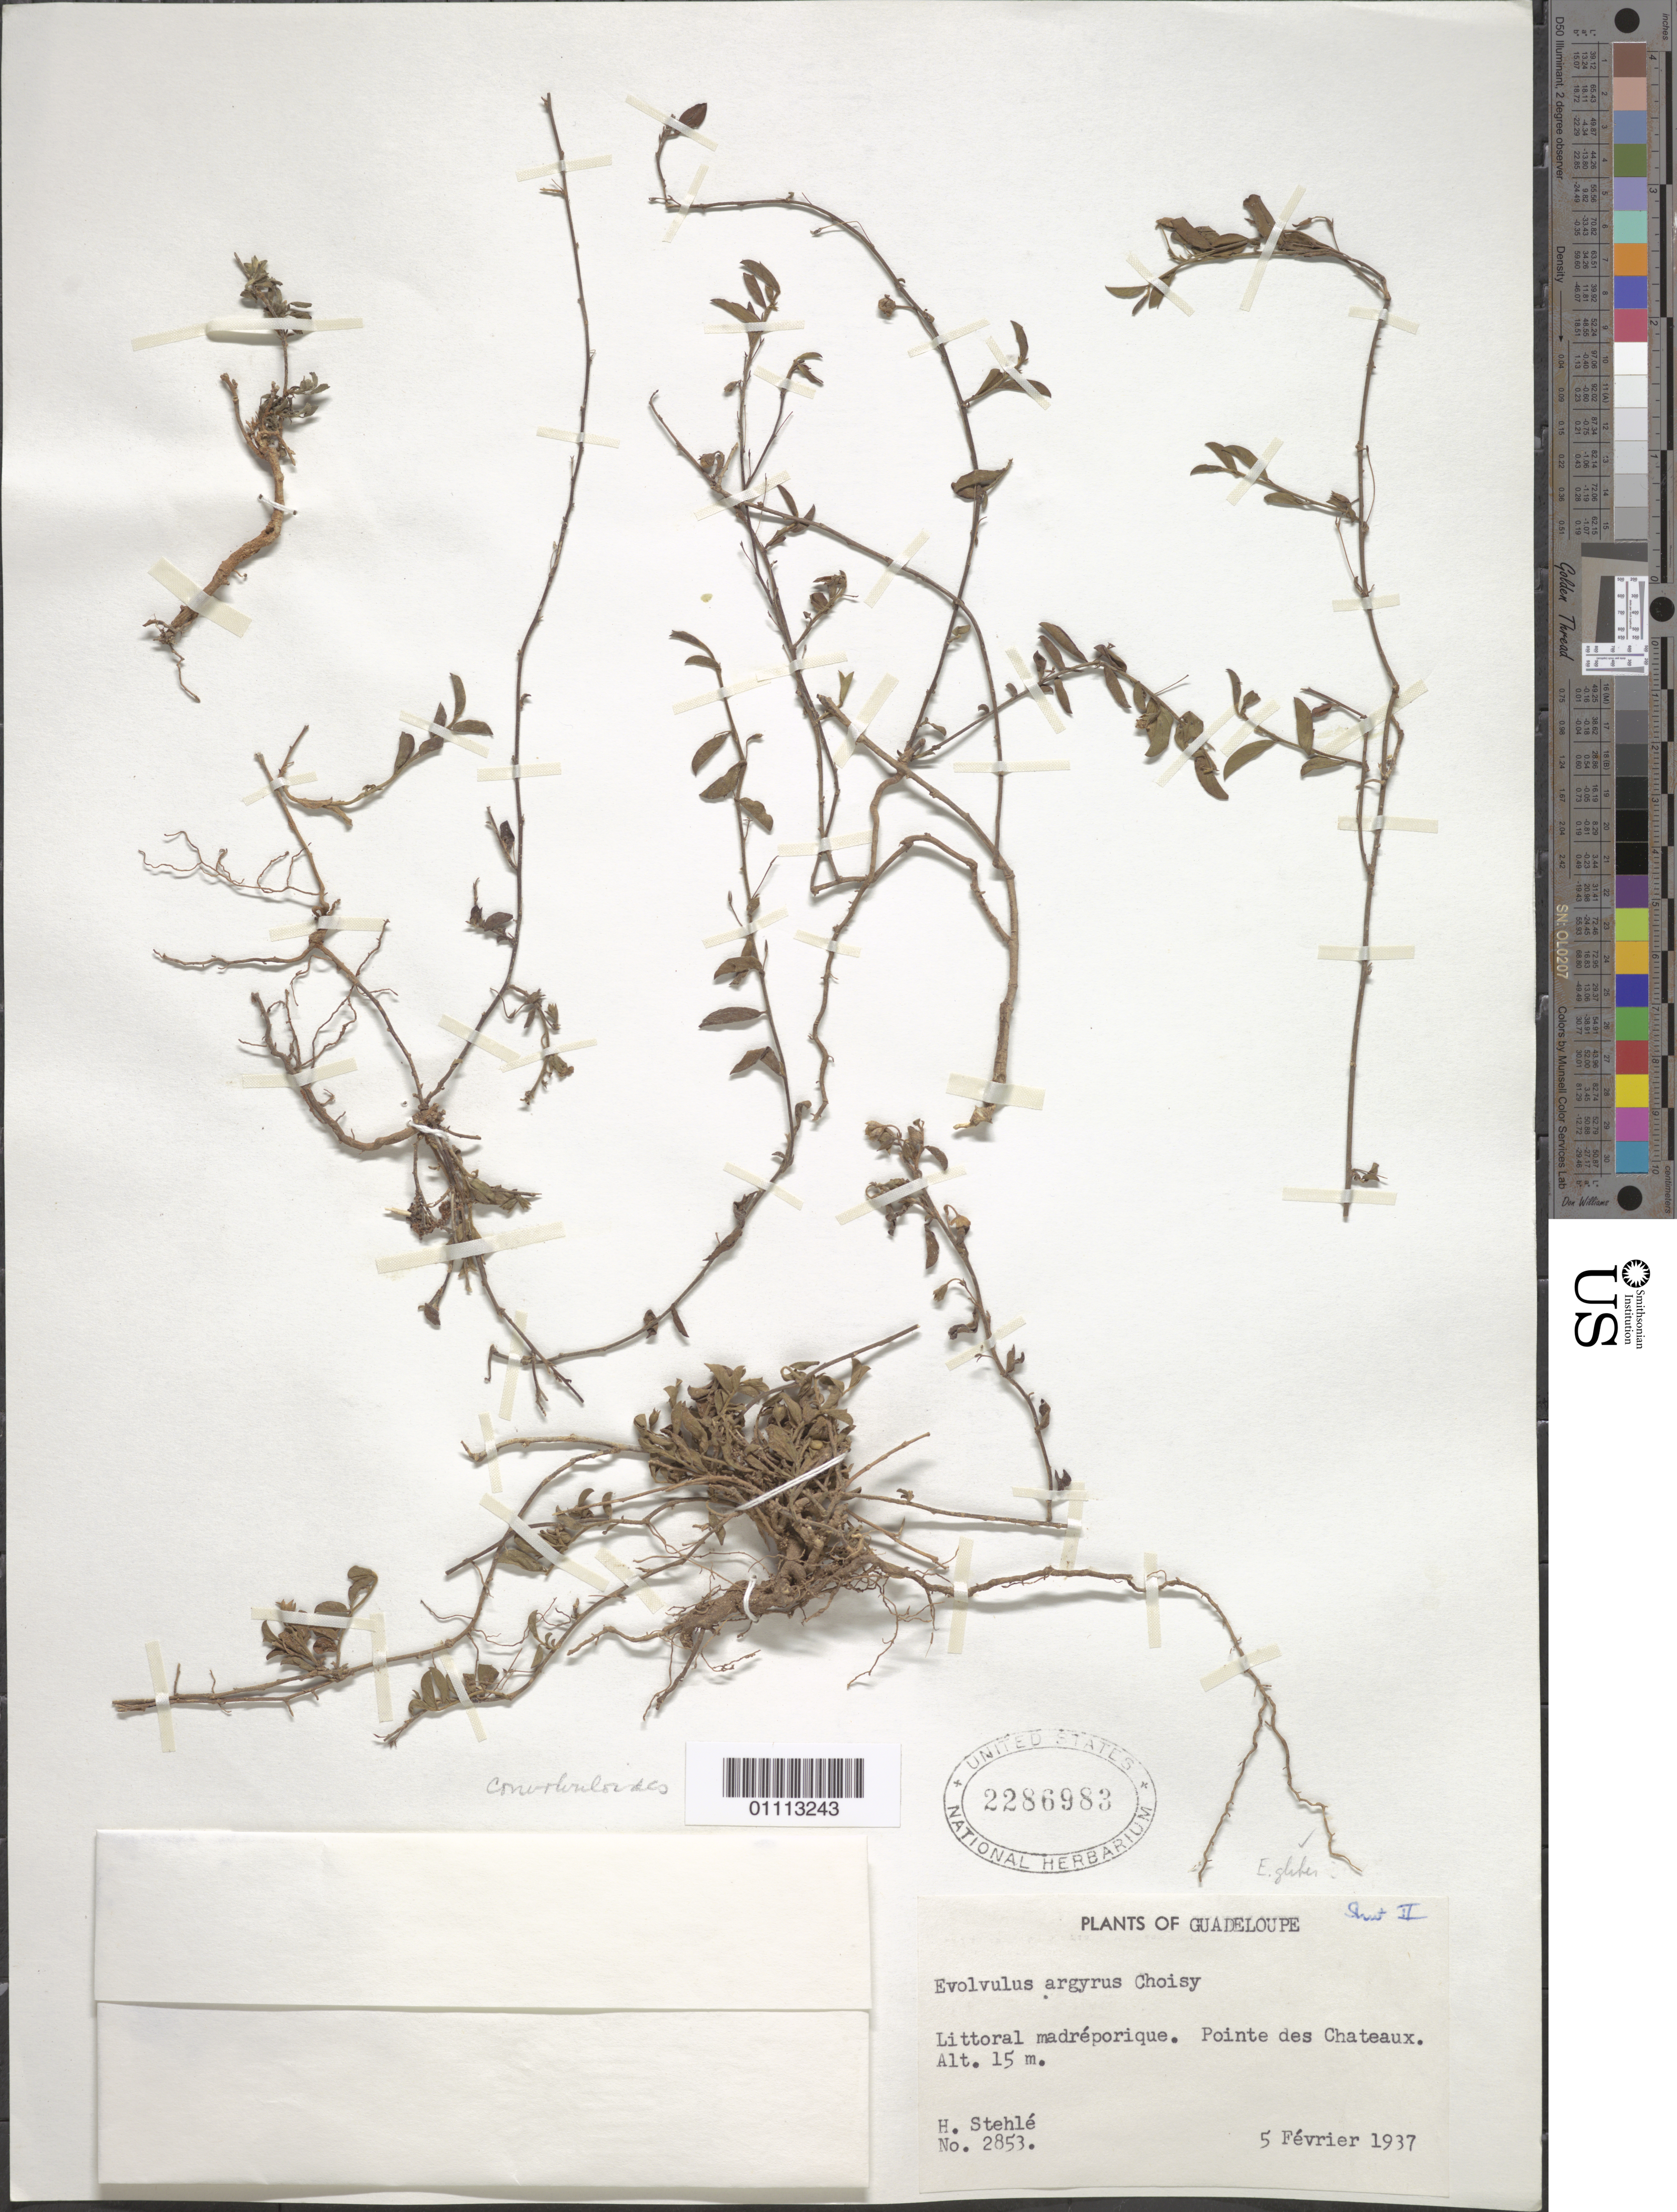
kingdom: Plantae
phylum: Tracheophyta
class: Magnoliopsida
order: Solanales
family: Convolvulaceae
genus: Evolvulus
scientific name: Evolvulus convolvuloides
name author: (Willd. ex Schult.) Stearn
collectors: H. Stehlé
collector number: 2853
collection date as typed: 05 Feb 1937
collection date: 1937-02-05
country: Guadeloupe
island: Grande Terre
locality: Littoral madreporique. Pointe des Chateaux.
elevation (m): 15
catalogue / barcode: US 2286983